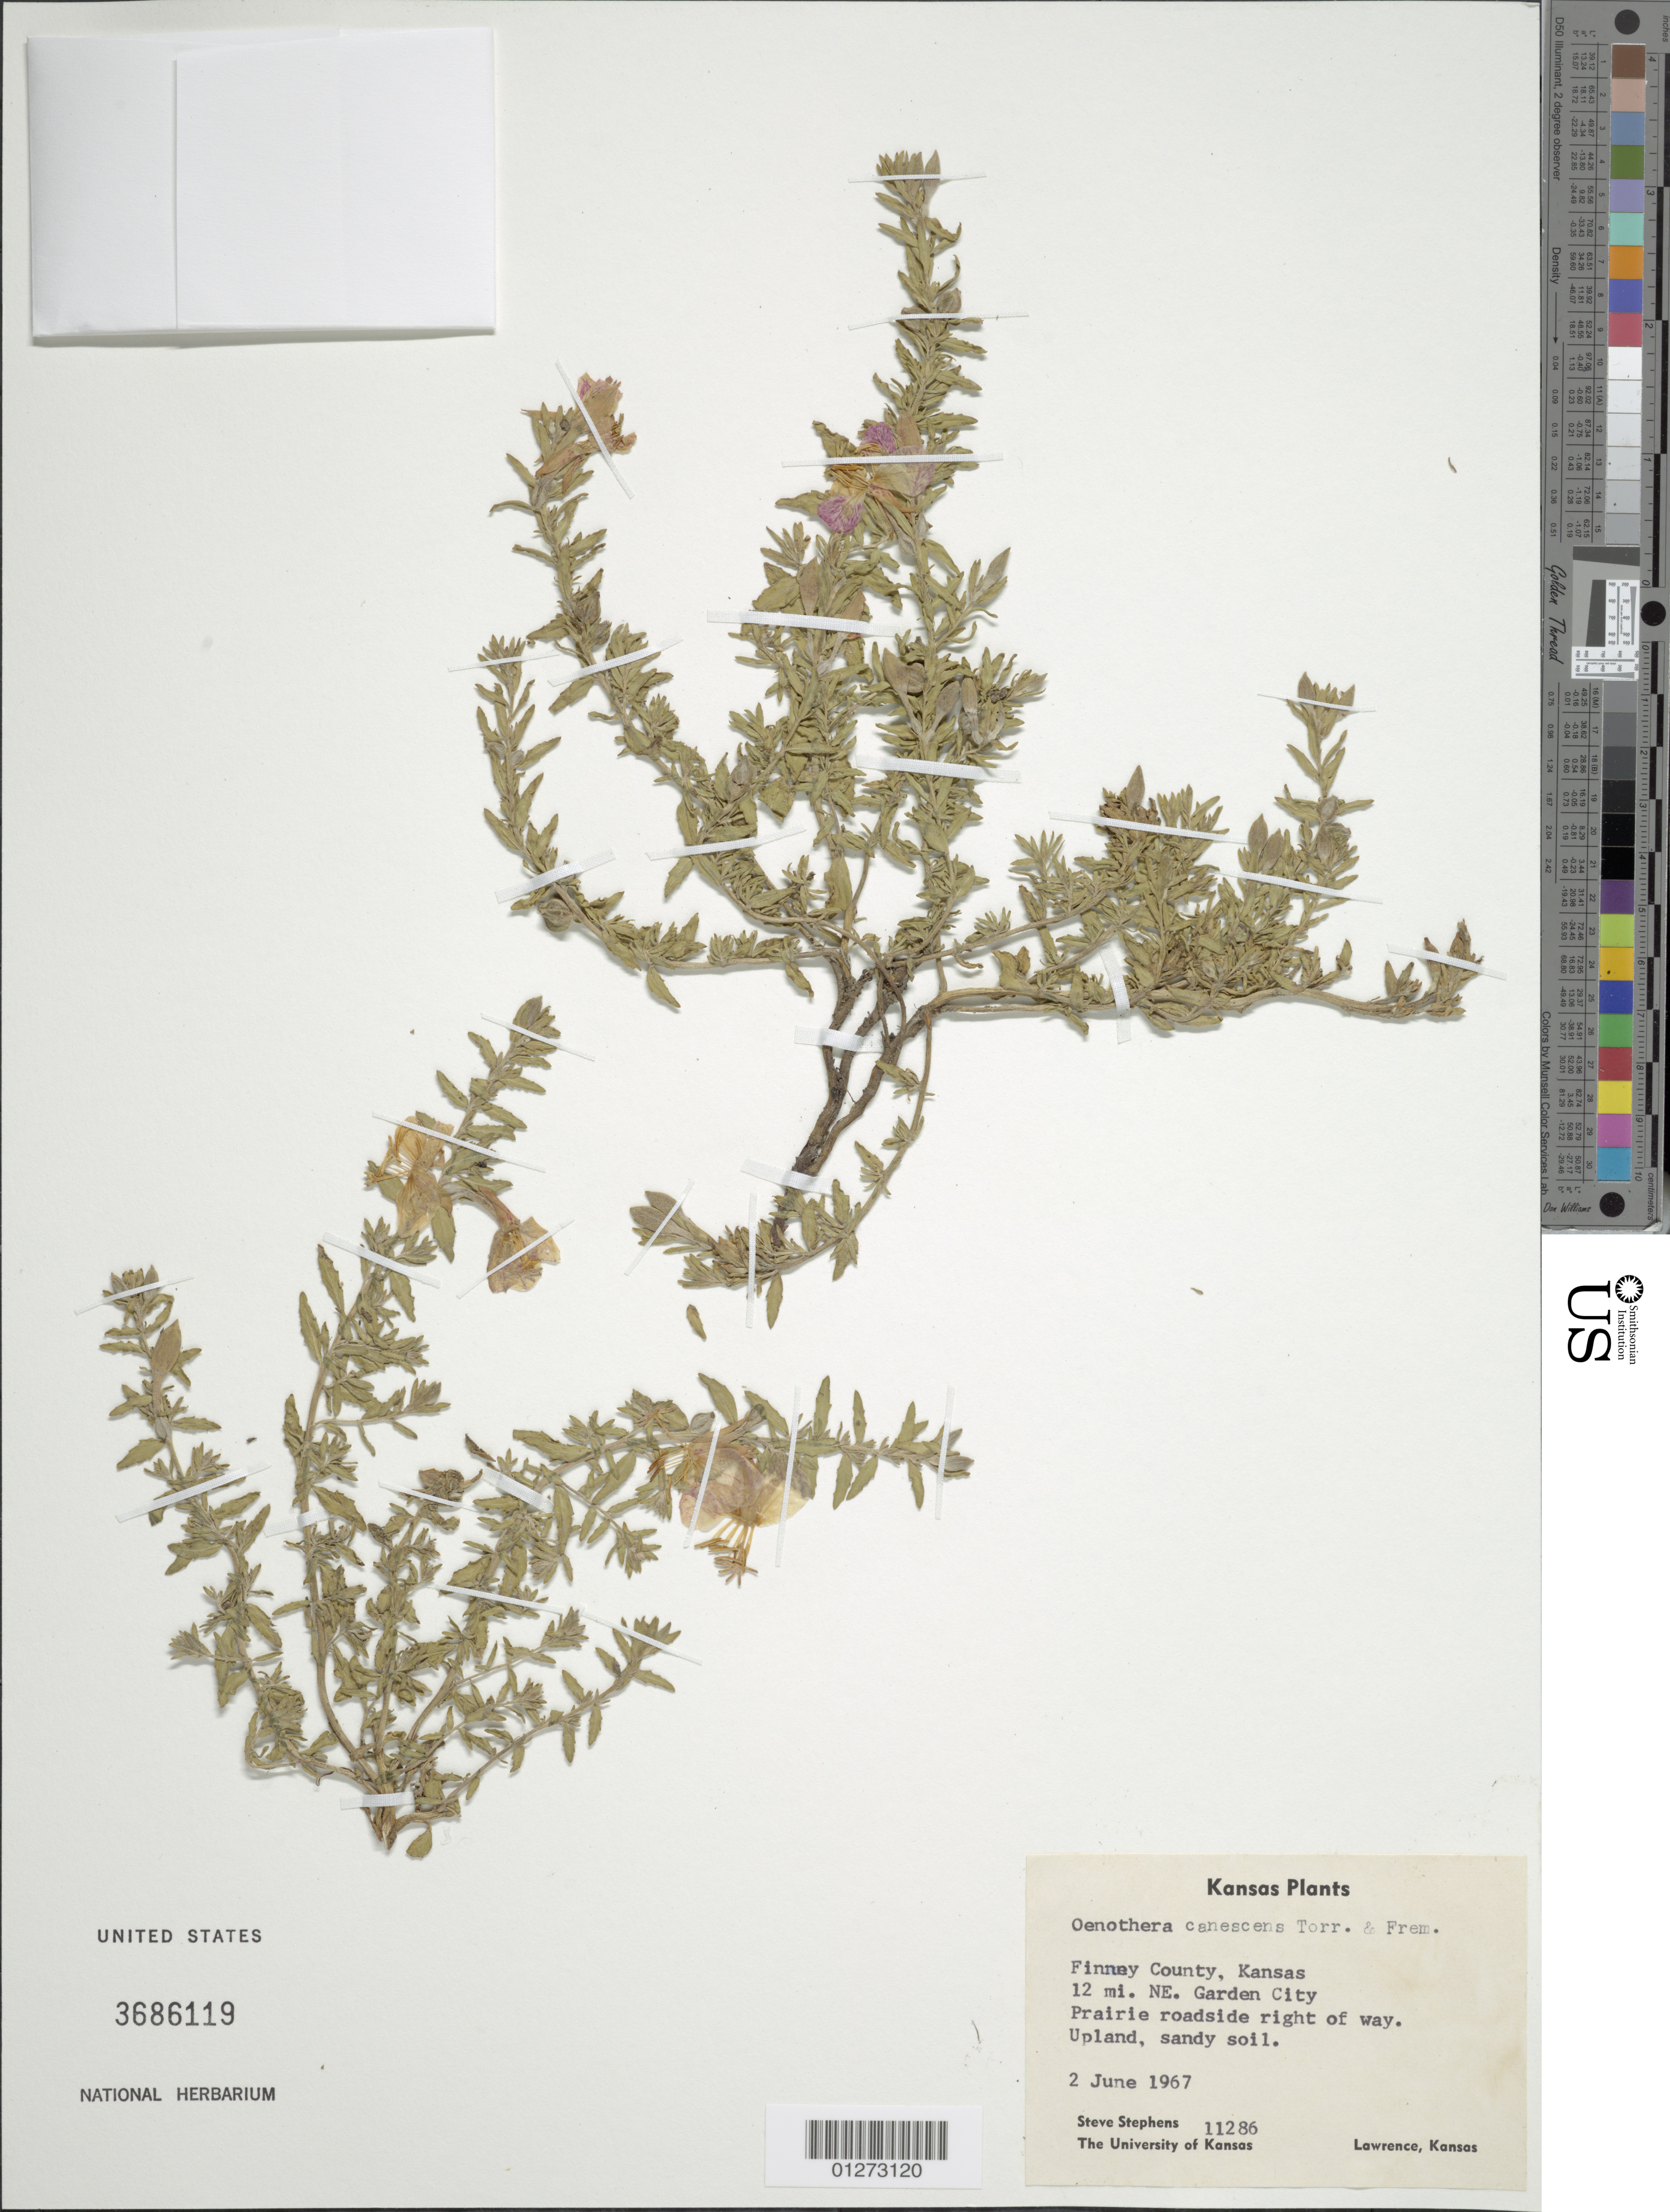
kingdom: Plantae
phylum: Tracheophyta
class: Magnoliopsida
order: Myrtales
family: Onagraceae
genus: Oenothera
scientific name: Oenothera canescens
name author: Torr. & Frém.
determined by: Wagner, W. L., (BOT), Smithsonian Institution - National Museum of Natural History (UNITED STATES)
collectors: S. Stephens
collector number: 11286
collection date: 1967-06-02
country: United States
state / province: Kansas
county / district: Finney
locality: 12 mi NE Garden City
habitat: Prairie roadside right of way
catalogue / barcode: US 3686119